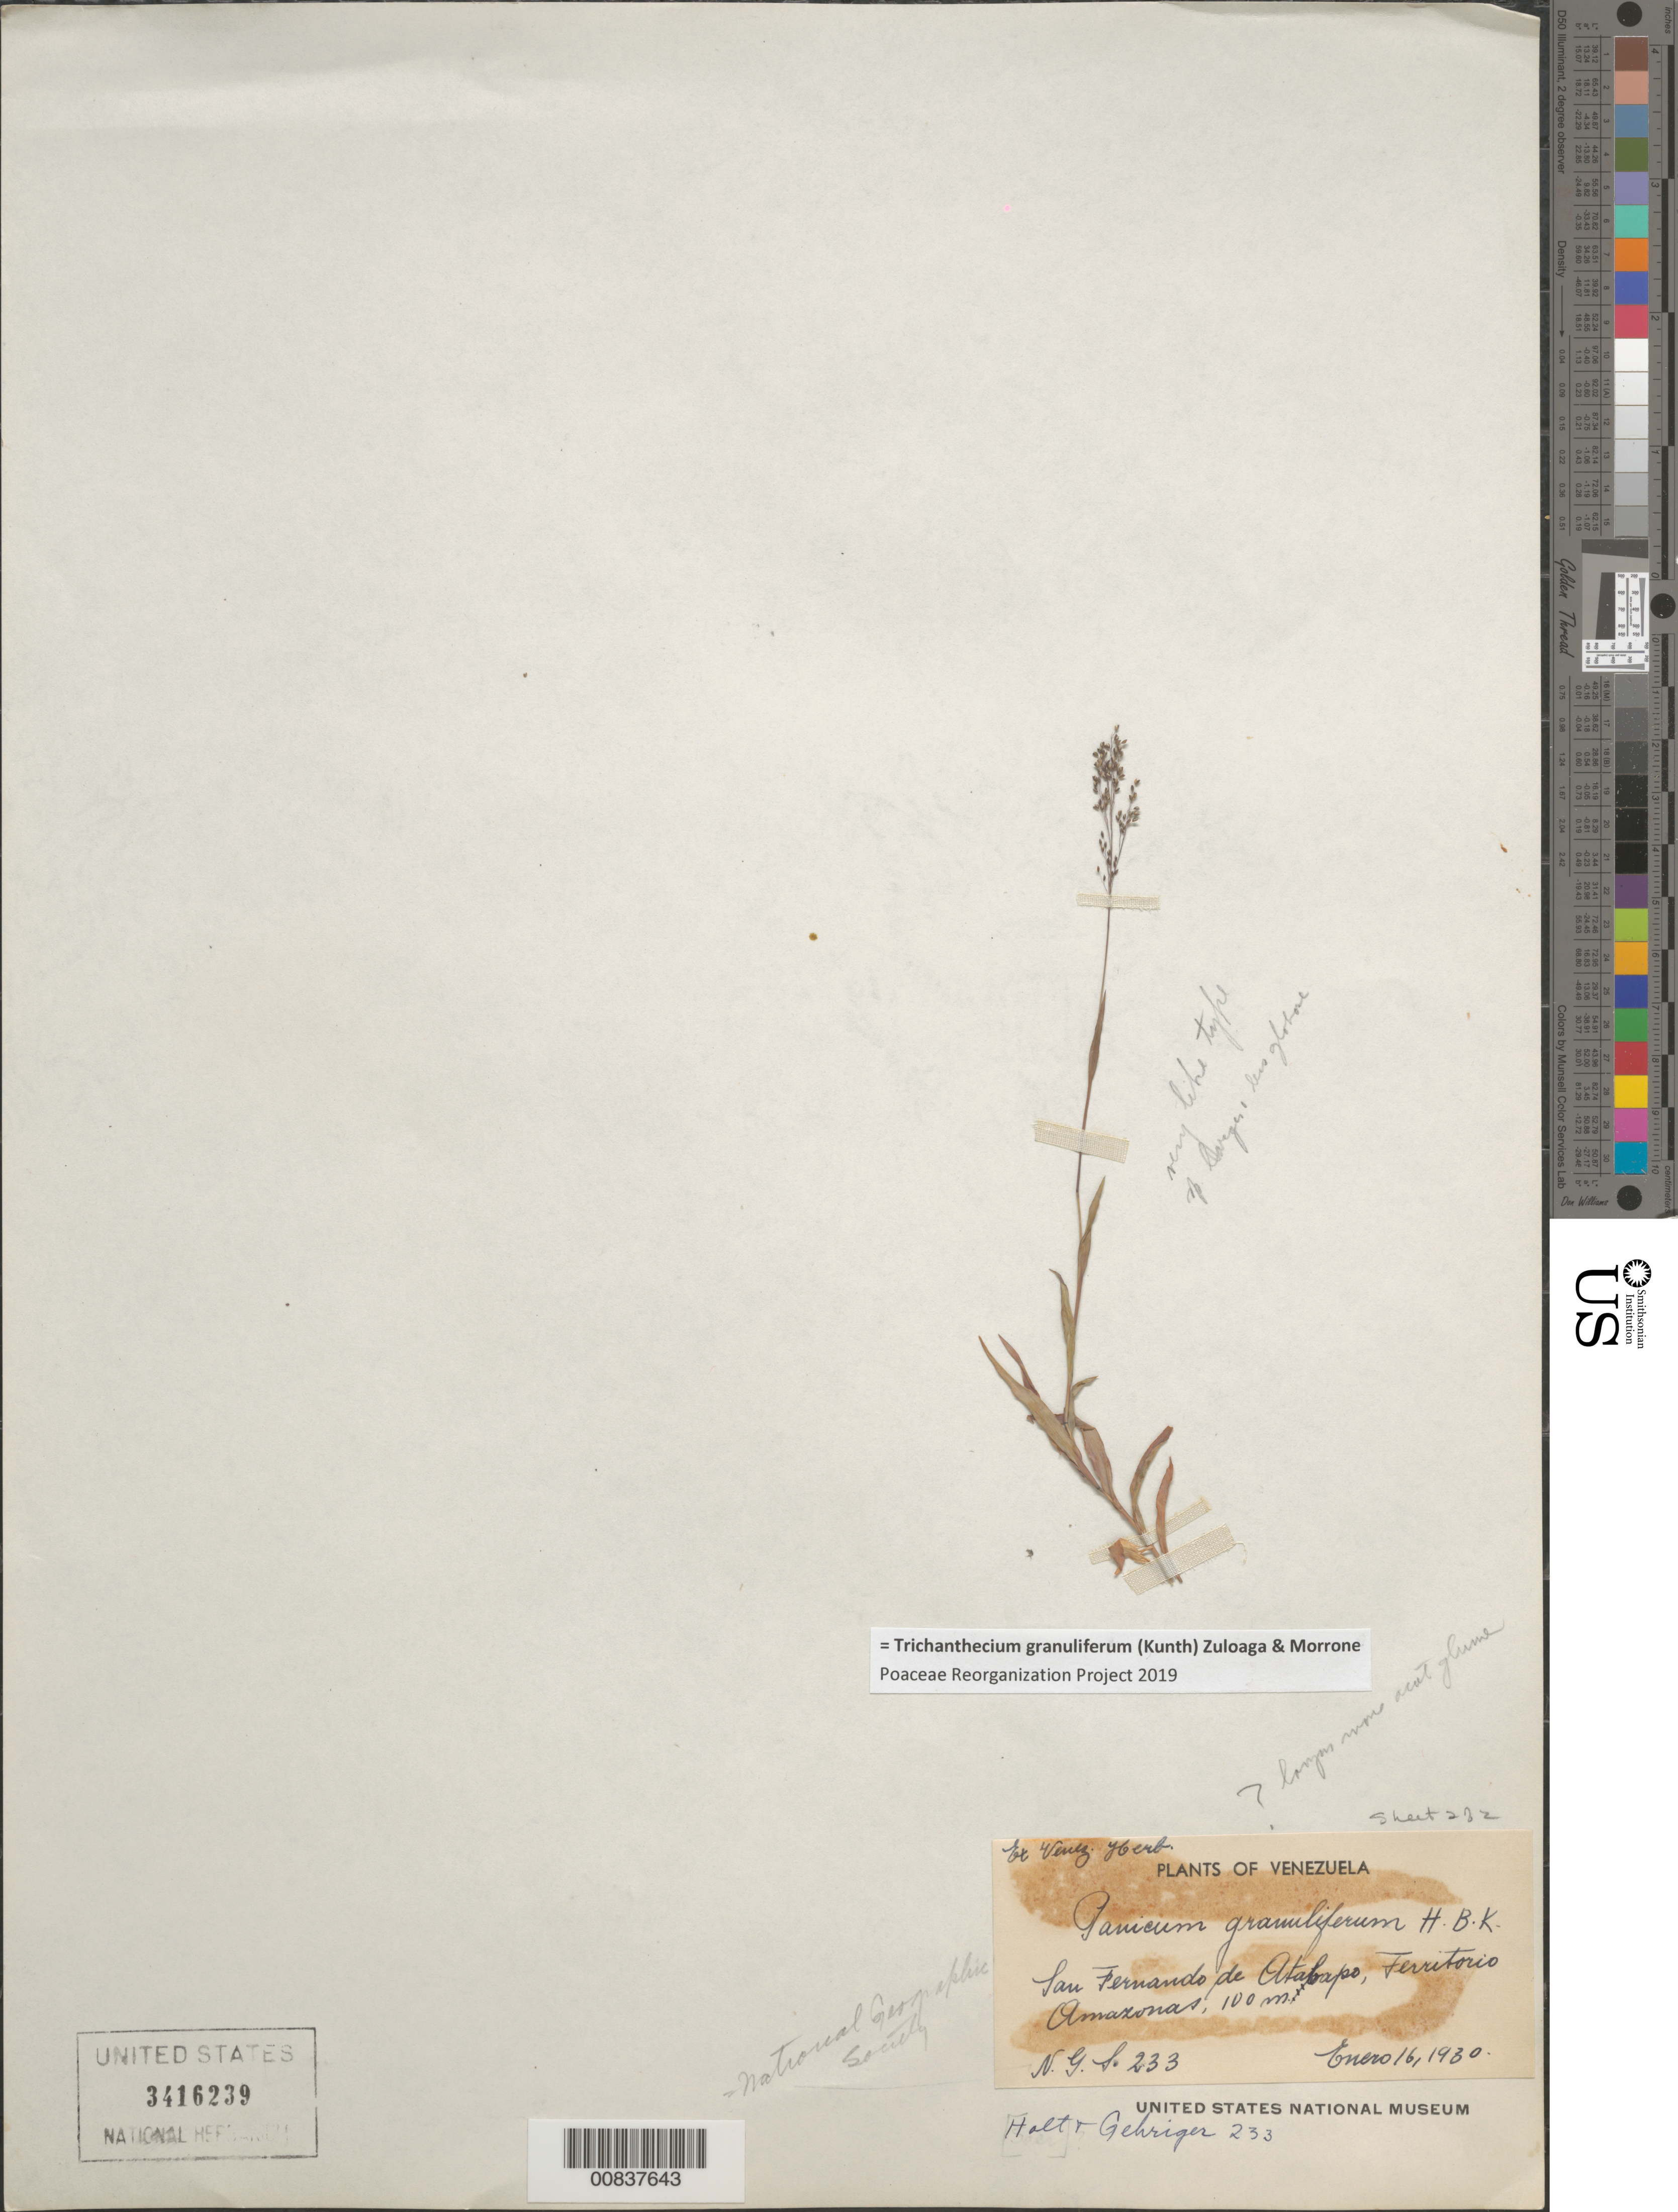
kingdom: Plantae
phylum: Tracheophyta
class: Liliopsida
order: Poales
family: Poaceae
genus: Trichanthecium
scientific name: Trichanthecium granuliferum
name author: (Kunth) Zuloaga & Morrone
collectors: E. Halt & -- Gehriger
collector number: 233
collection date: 1930-01-16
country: Venezuela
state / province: Amazonas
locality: San Fernando de Atabapo, Territorio Amazonas.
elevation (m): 100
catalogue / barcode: US 3416239